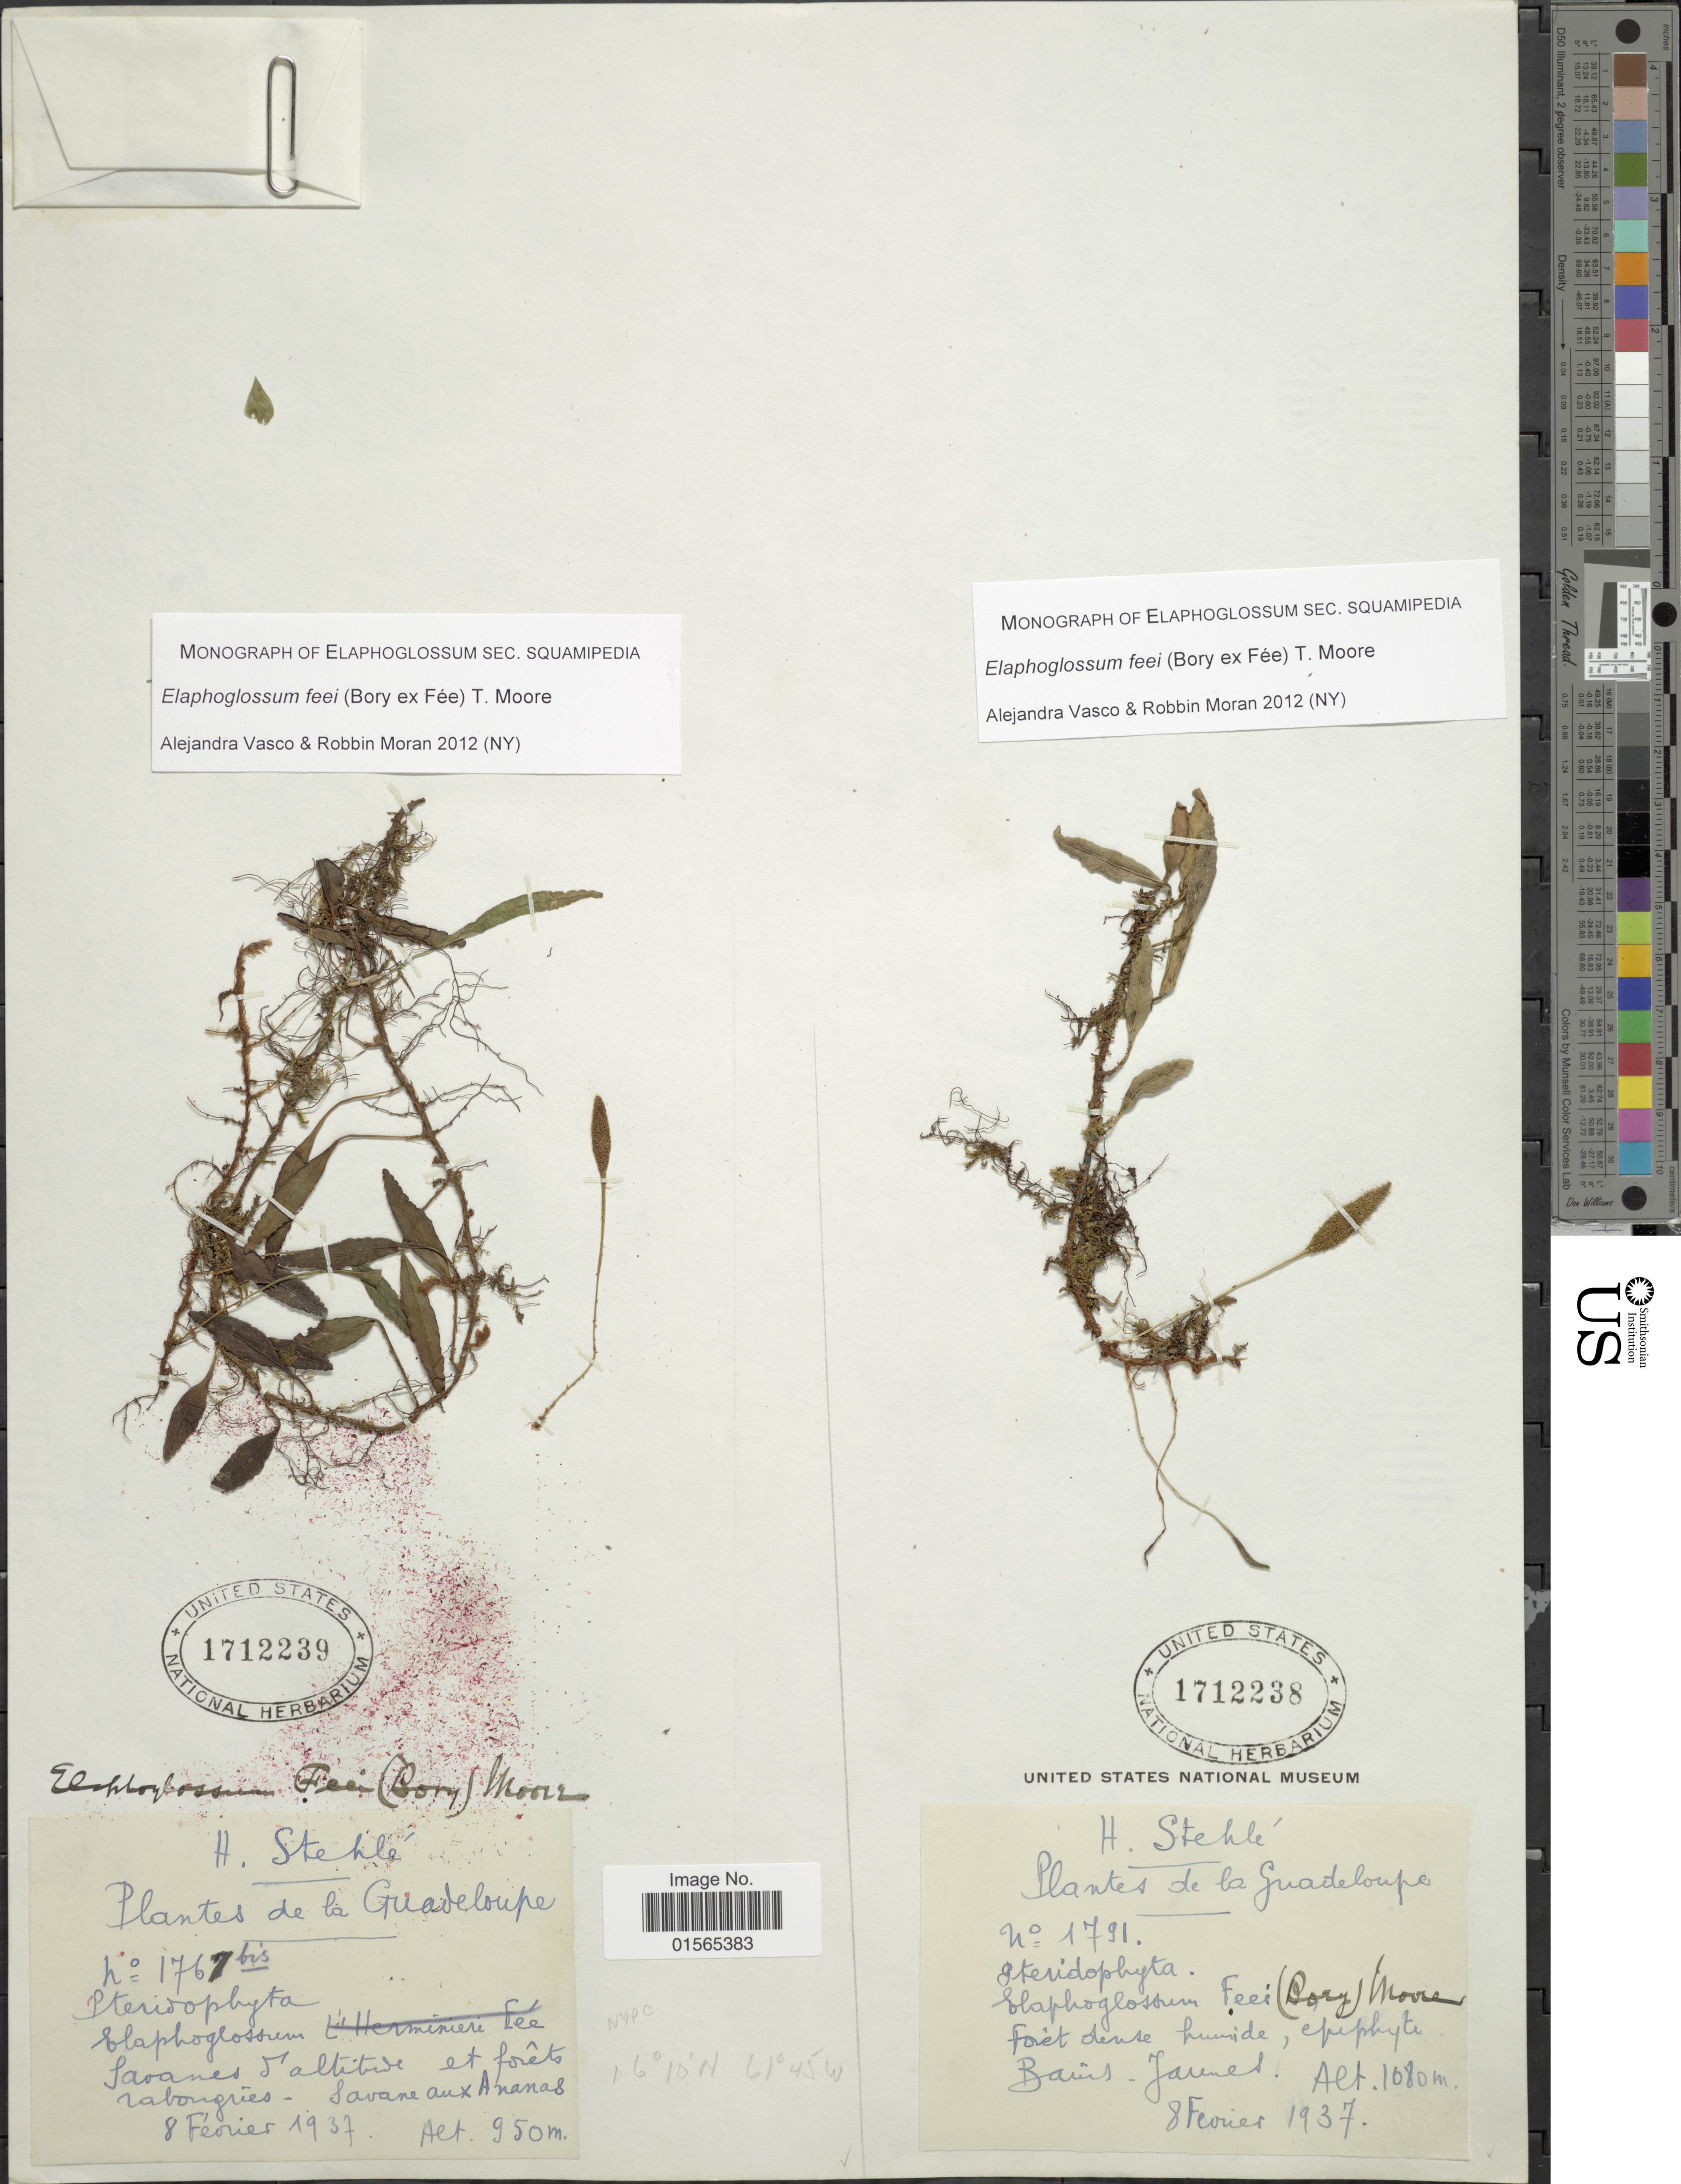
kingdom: Plantae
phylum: Tracheophyta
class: Polypodiopsida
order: Polypodiales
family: Dryopteridaceae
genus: Elaphoglossum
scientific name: Elaphoglossum feei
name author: (Bory ex Fée) T. Moore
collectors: H. Stehlé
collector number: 1791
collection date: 1937-02-08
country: Guadeloupe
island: Basse Terre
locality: Foret dense humide, epiphyte, Bains- Jaunes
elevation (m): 1080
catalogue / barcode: US 1712238-2